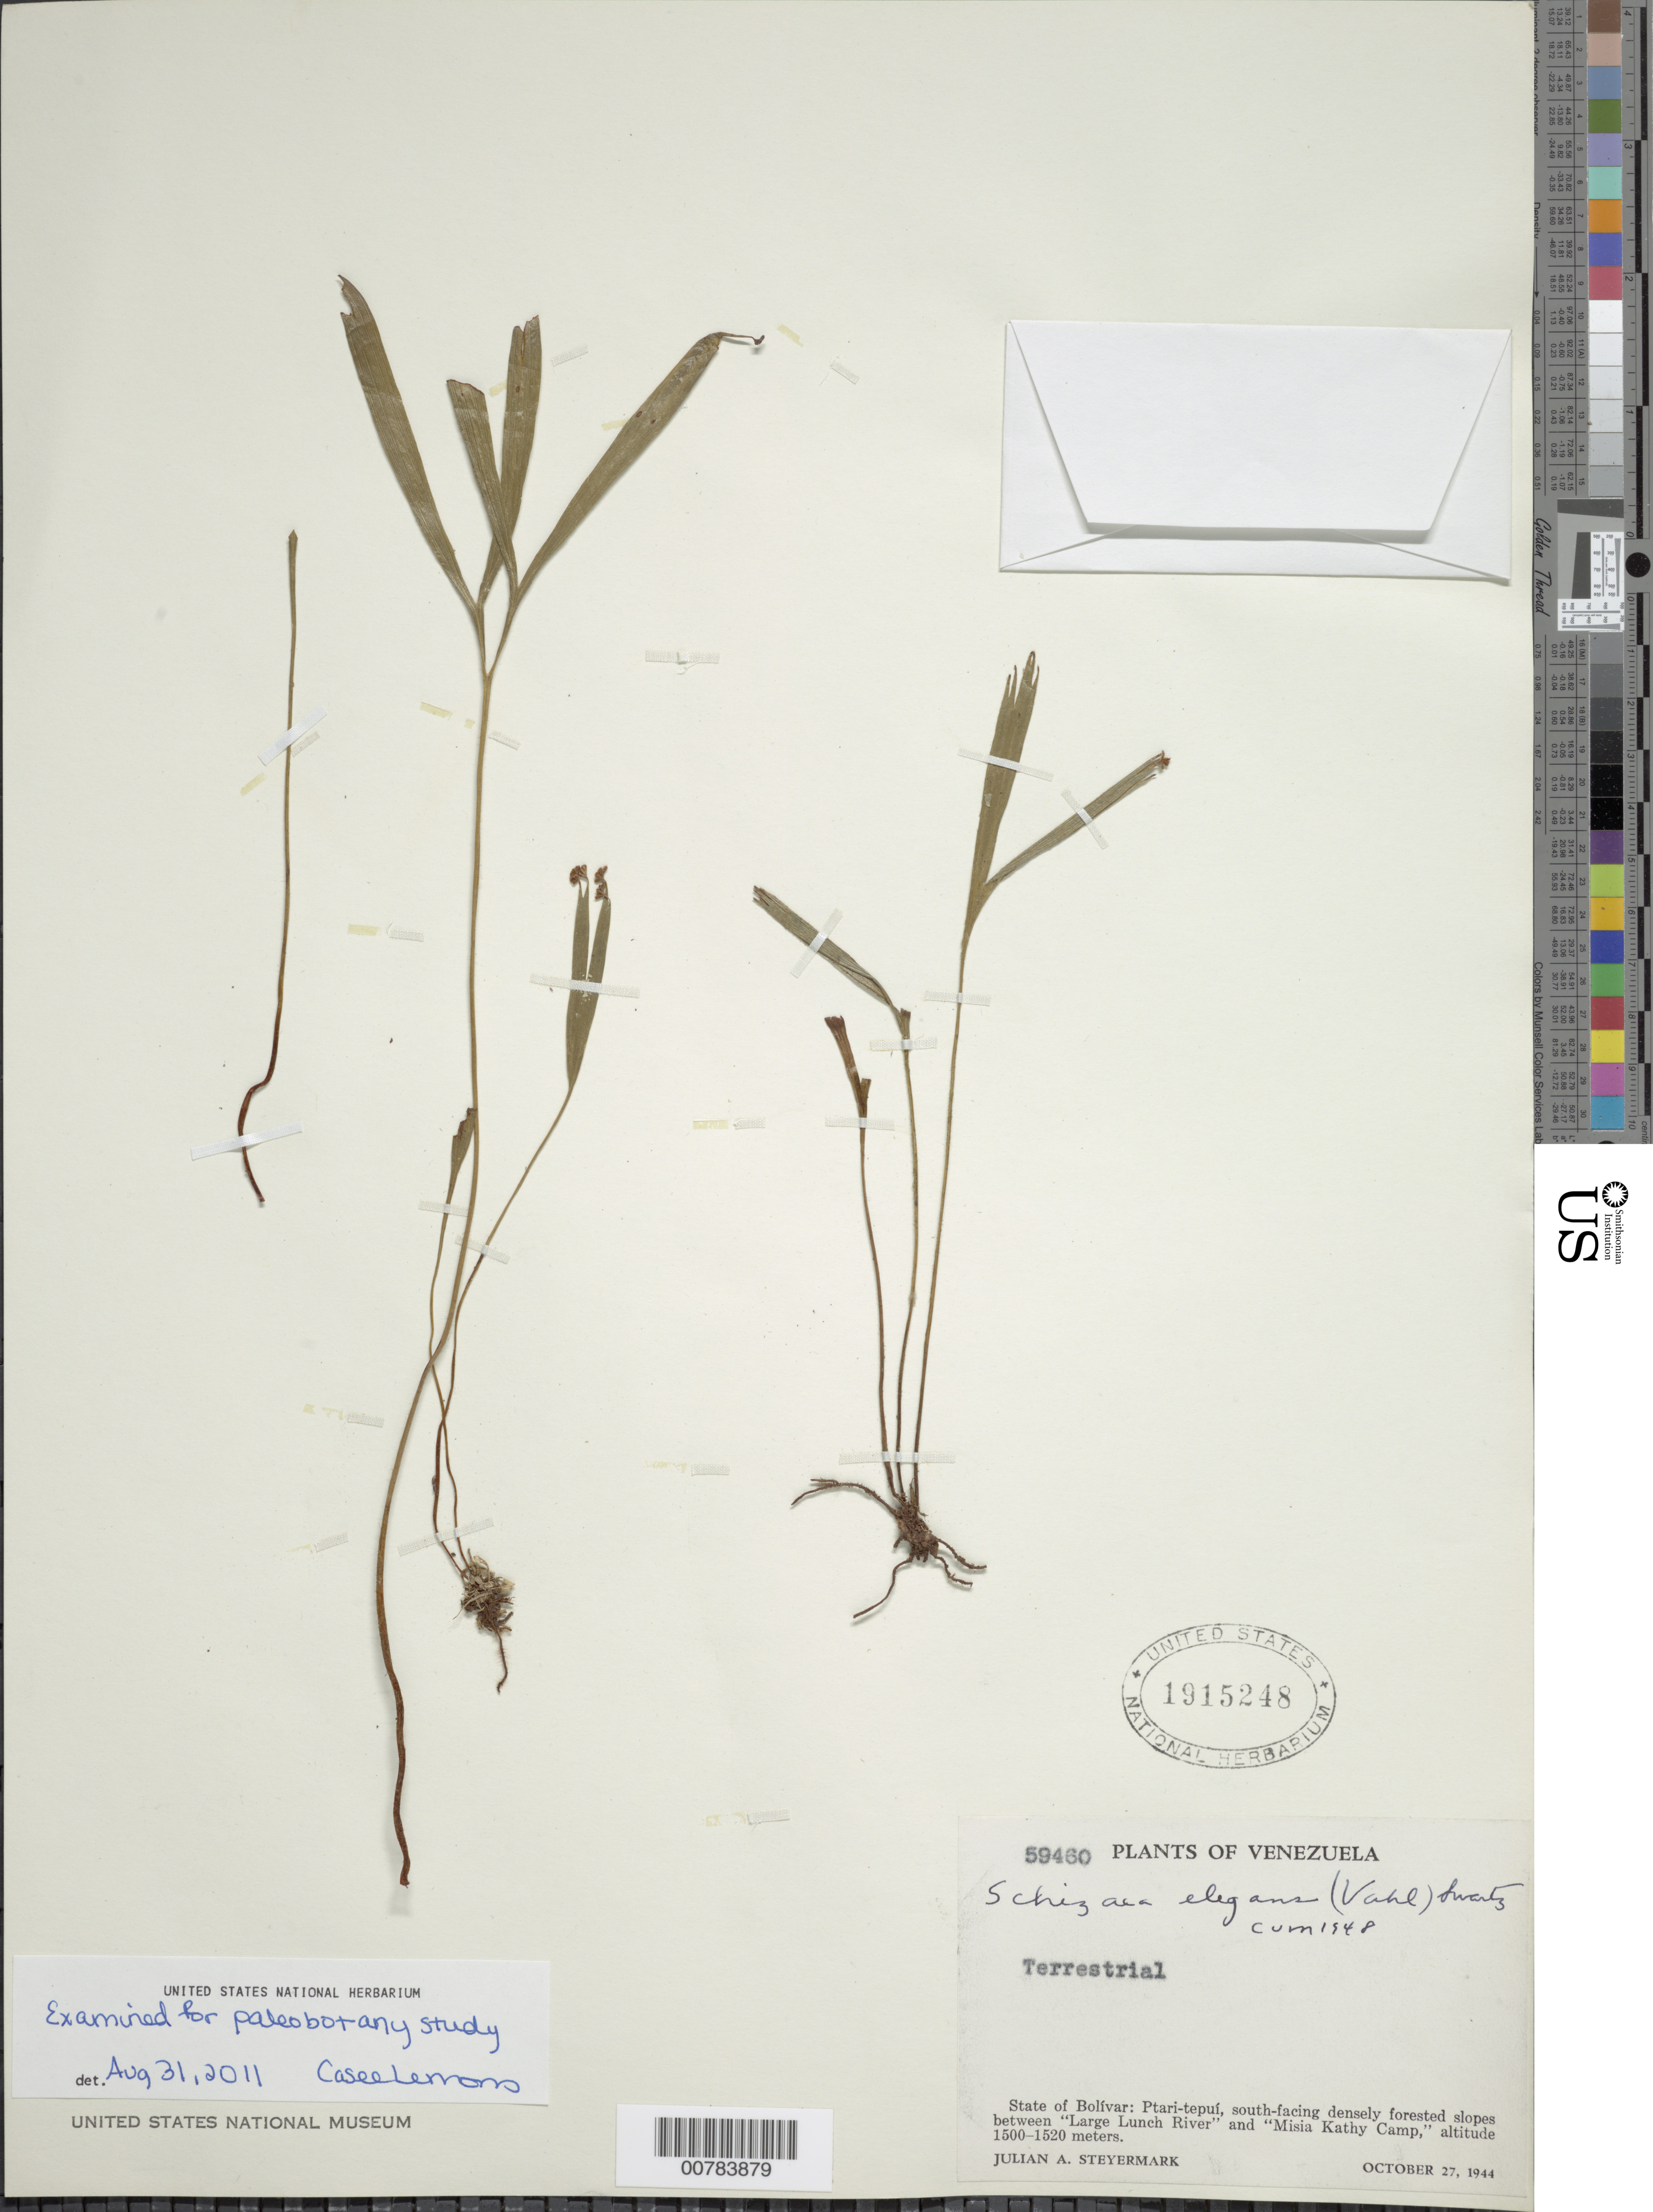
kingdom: Plantae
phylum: Tracheophyta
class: Polypodiopsida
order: Schizaeales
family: Schizaeaceae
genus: Schizaea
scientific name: Schizaea elegans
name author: (Vahl) Sw.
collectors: J. Steyermark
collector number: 59460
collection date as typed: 27-Oct-44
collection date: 1944-10-27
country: Venezuela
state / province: Bolívar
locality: Ptari-tepuí, between "Large Lunch River" and "Misia Kathy Camp"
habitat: Densely forested slopes, S facing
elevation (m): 1500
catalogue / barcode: US 1915248